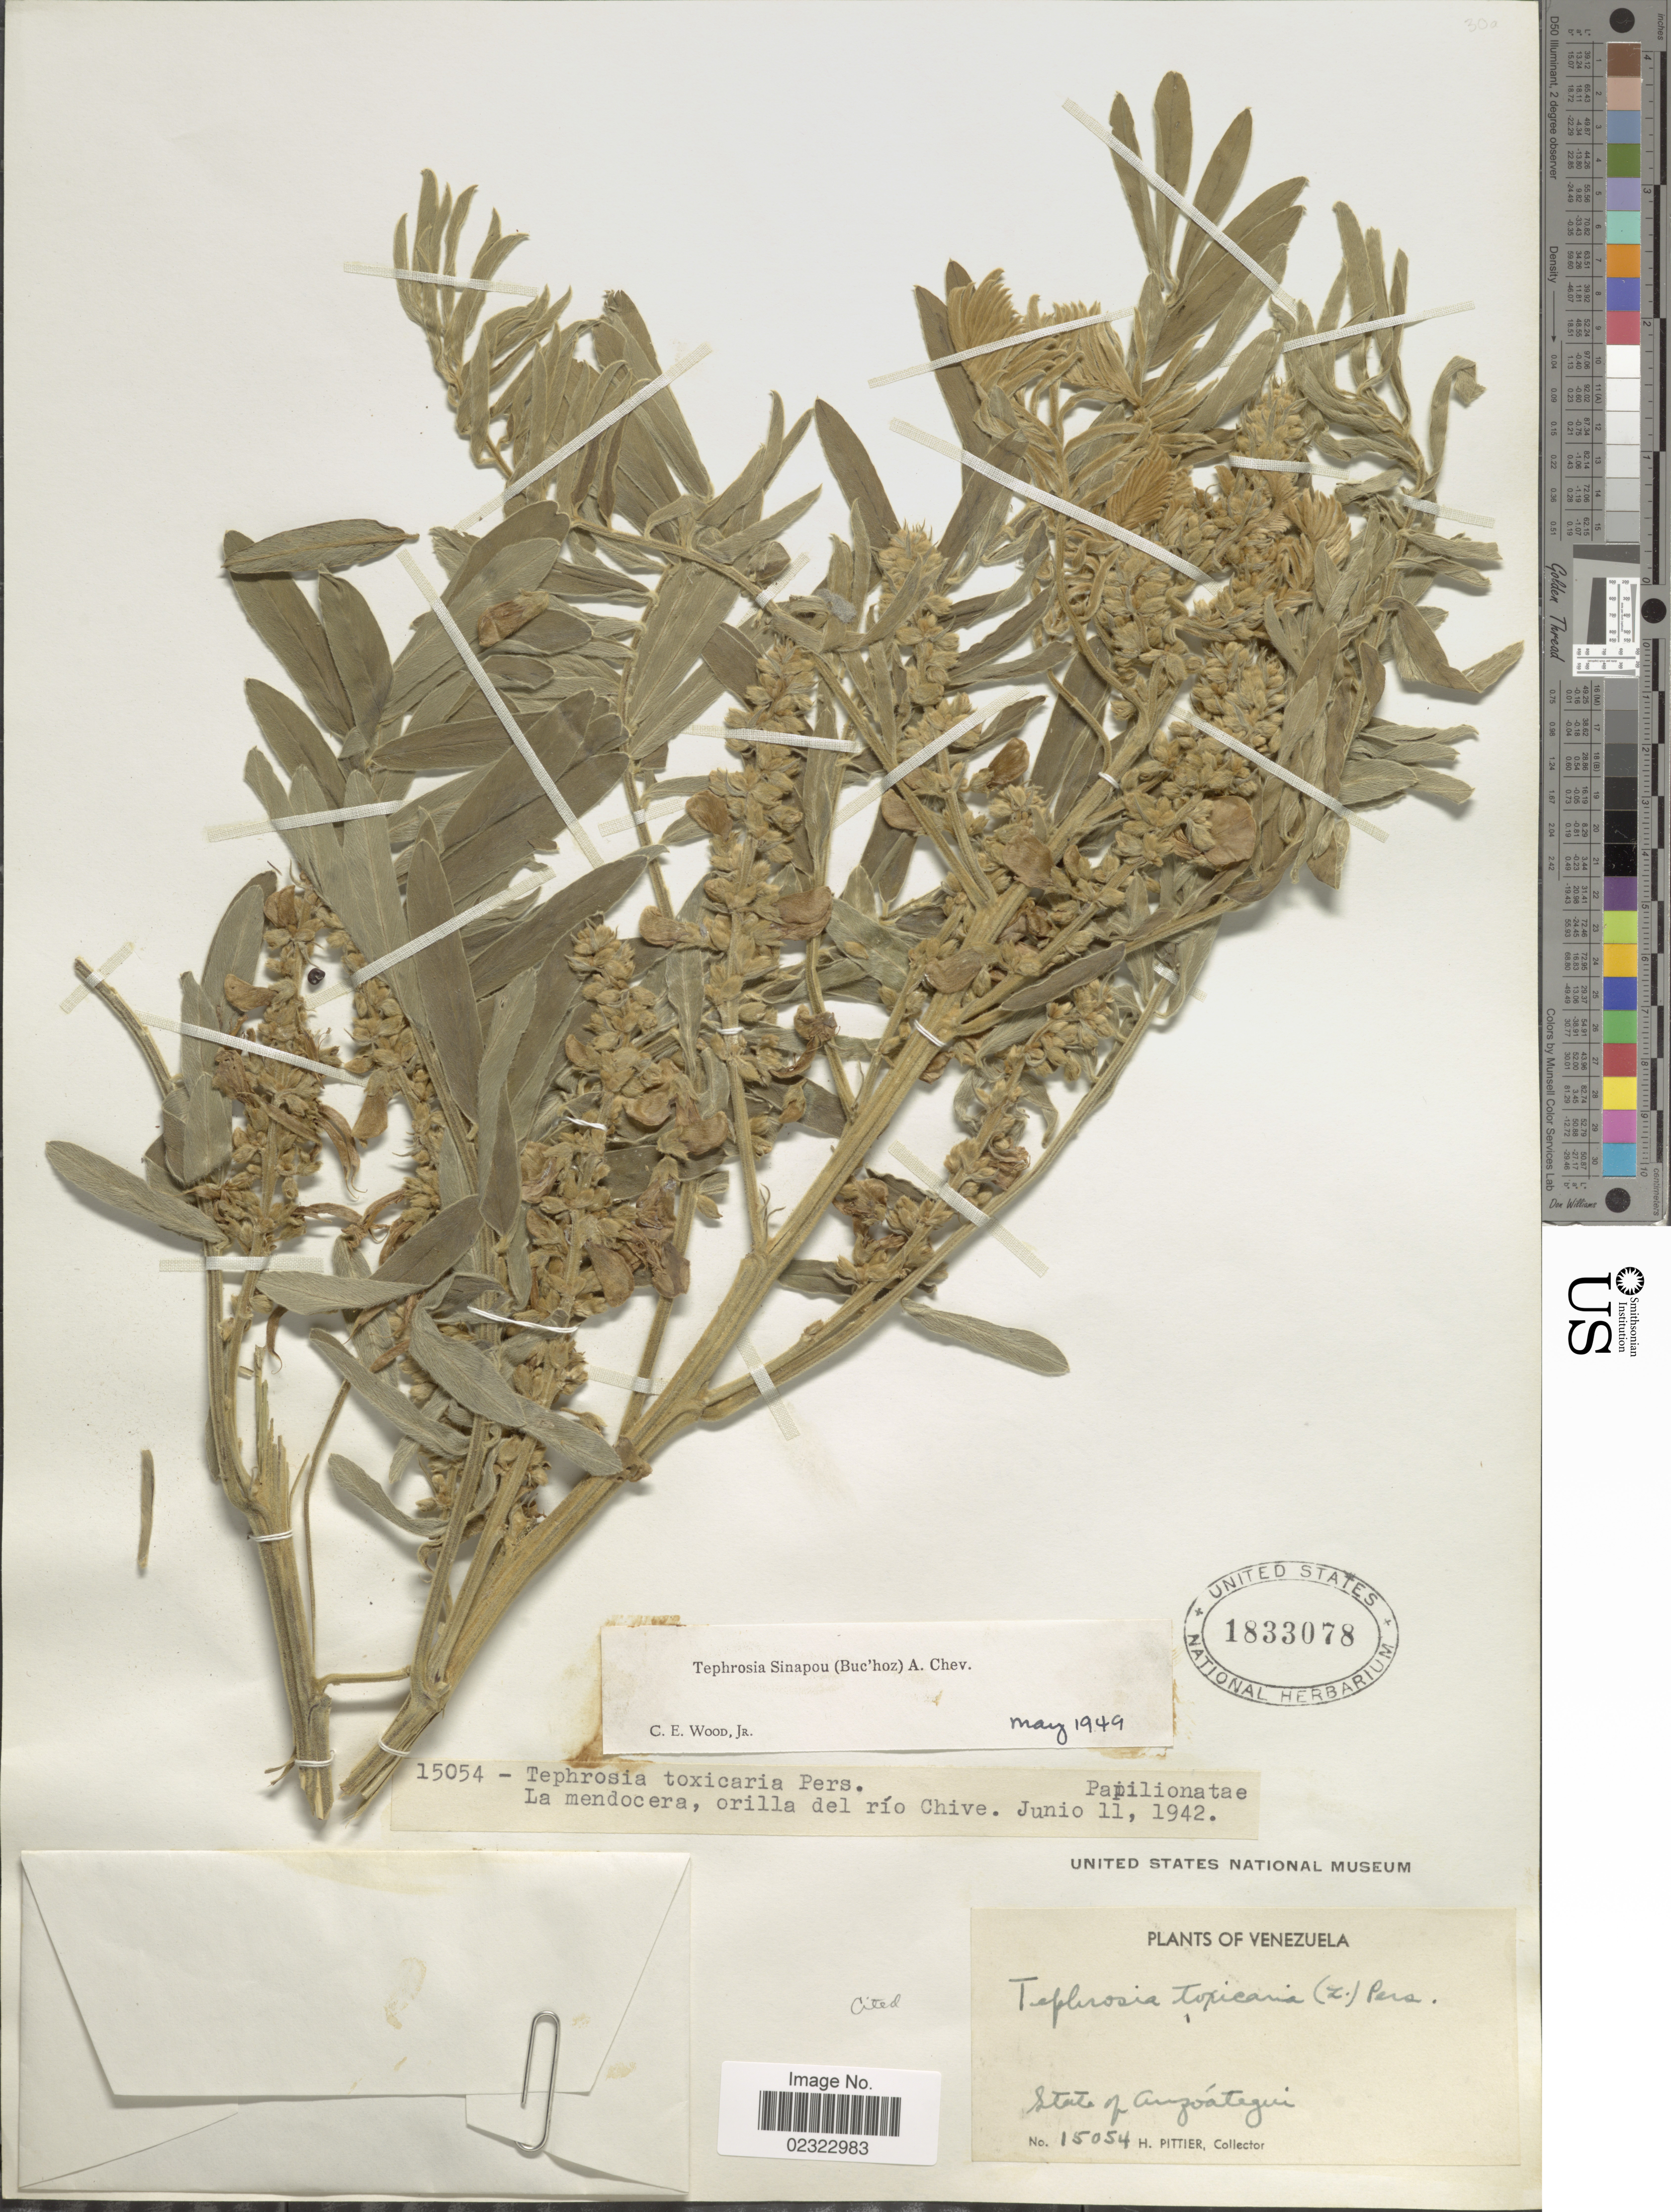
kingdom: Plantae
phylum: Tracheophyta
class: Magnoliopsida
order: Fabales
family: Fabaceae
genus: Tephrosia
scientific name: Tephrosia sinapou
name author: (Buc'hoz) A. Chev.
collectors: H. F. Pittier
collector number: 15054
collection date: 1942-06-11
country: Venezuela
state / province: Anzoategui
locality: State of Anzoategui, La mendocera, orilla del rio Chive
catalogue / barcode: US 1833078